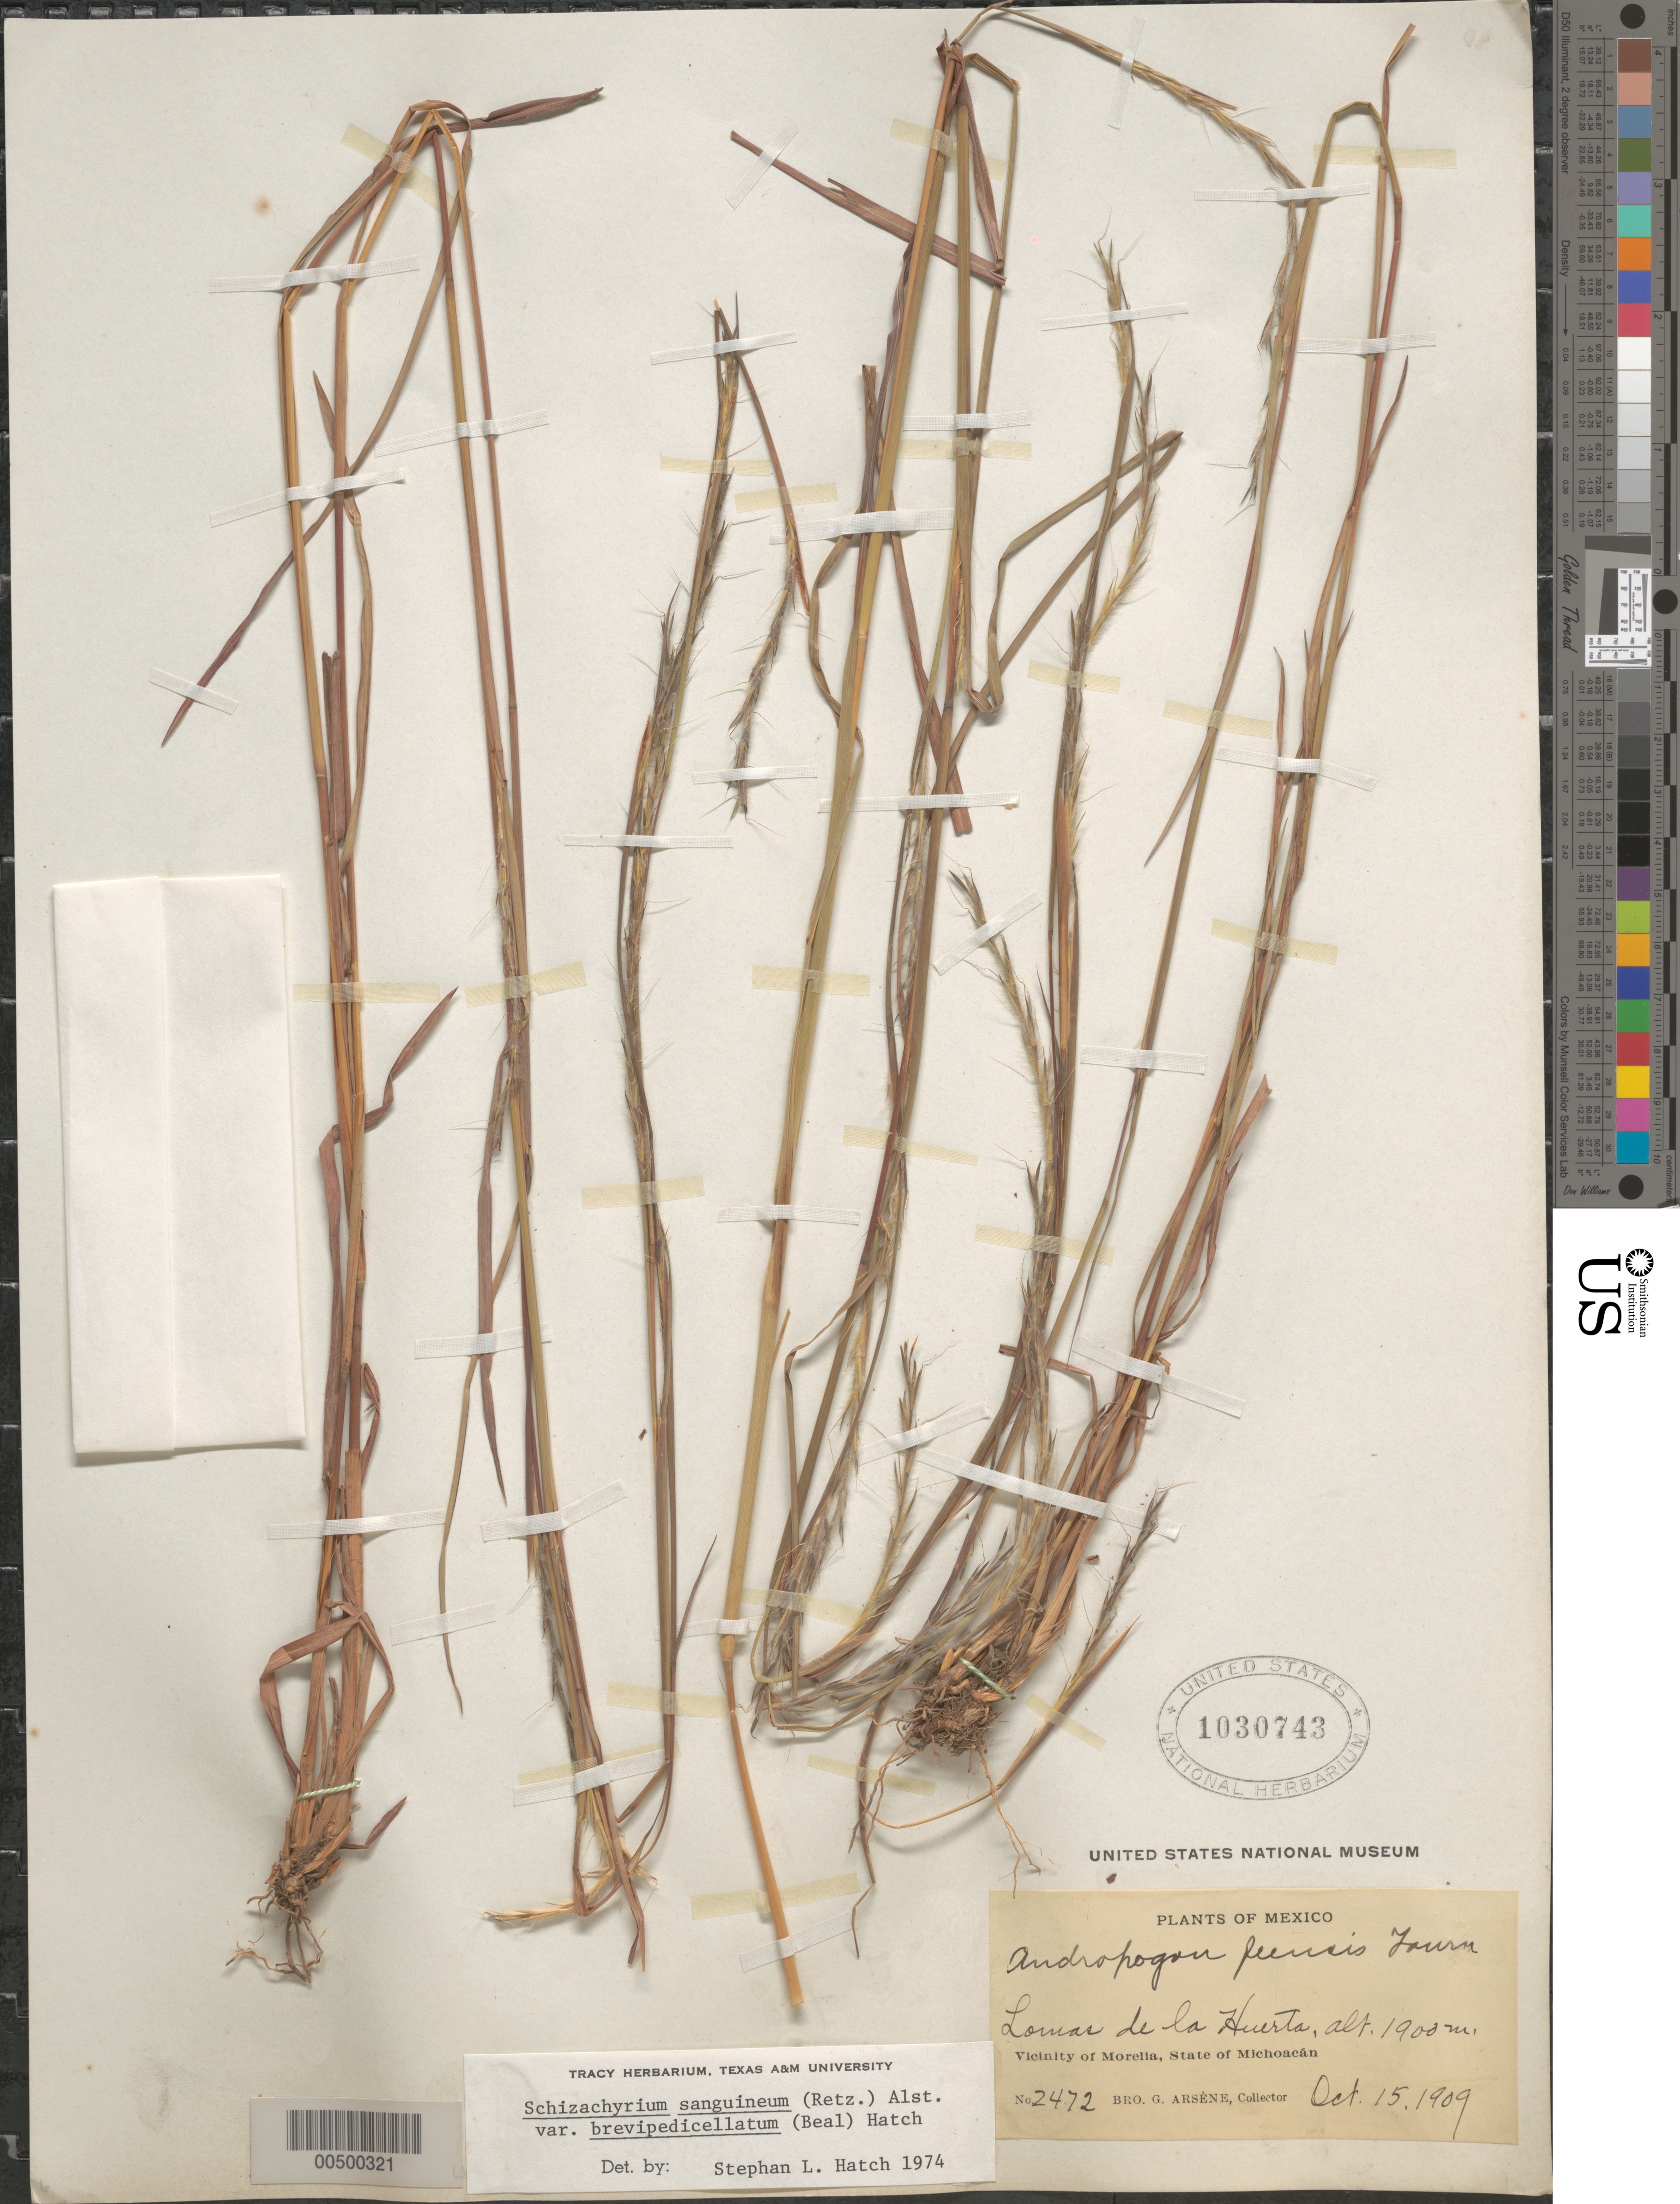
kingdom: Plantae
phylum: Tracheophyta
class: Liliopsida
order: Poales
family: Poaceae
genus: Schizachyrium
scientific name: Schizachyrium sanguineum var. brevipedicellatum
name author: (W.J. Beal) S.L. Hatch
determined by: Hatch, S. L.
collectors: Bro. G. Arsène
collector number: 2472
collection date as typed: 15 Oct 1909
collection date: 1909-10-15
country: Mexico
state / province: Michoacán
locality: Lomas de la Huerta, vicinity of Morelia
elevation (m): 1900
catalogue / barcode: US 1030743